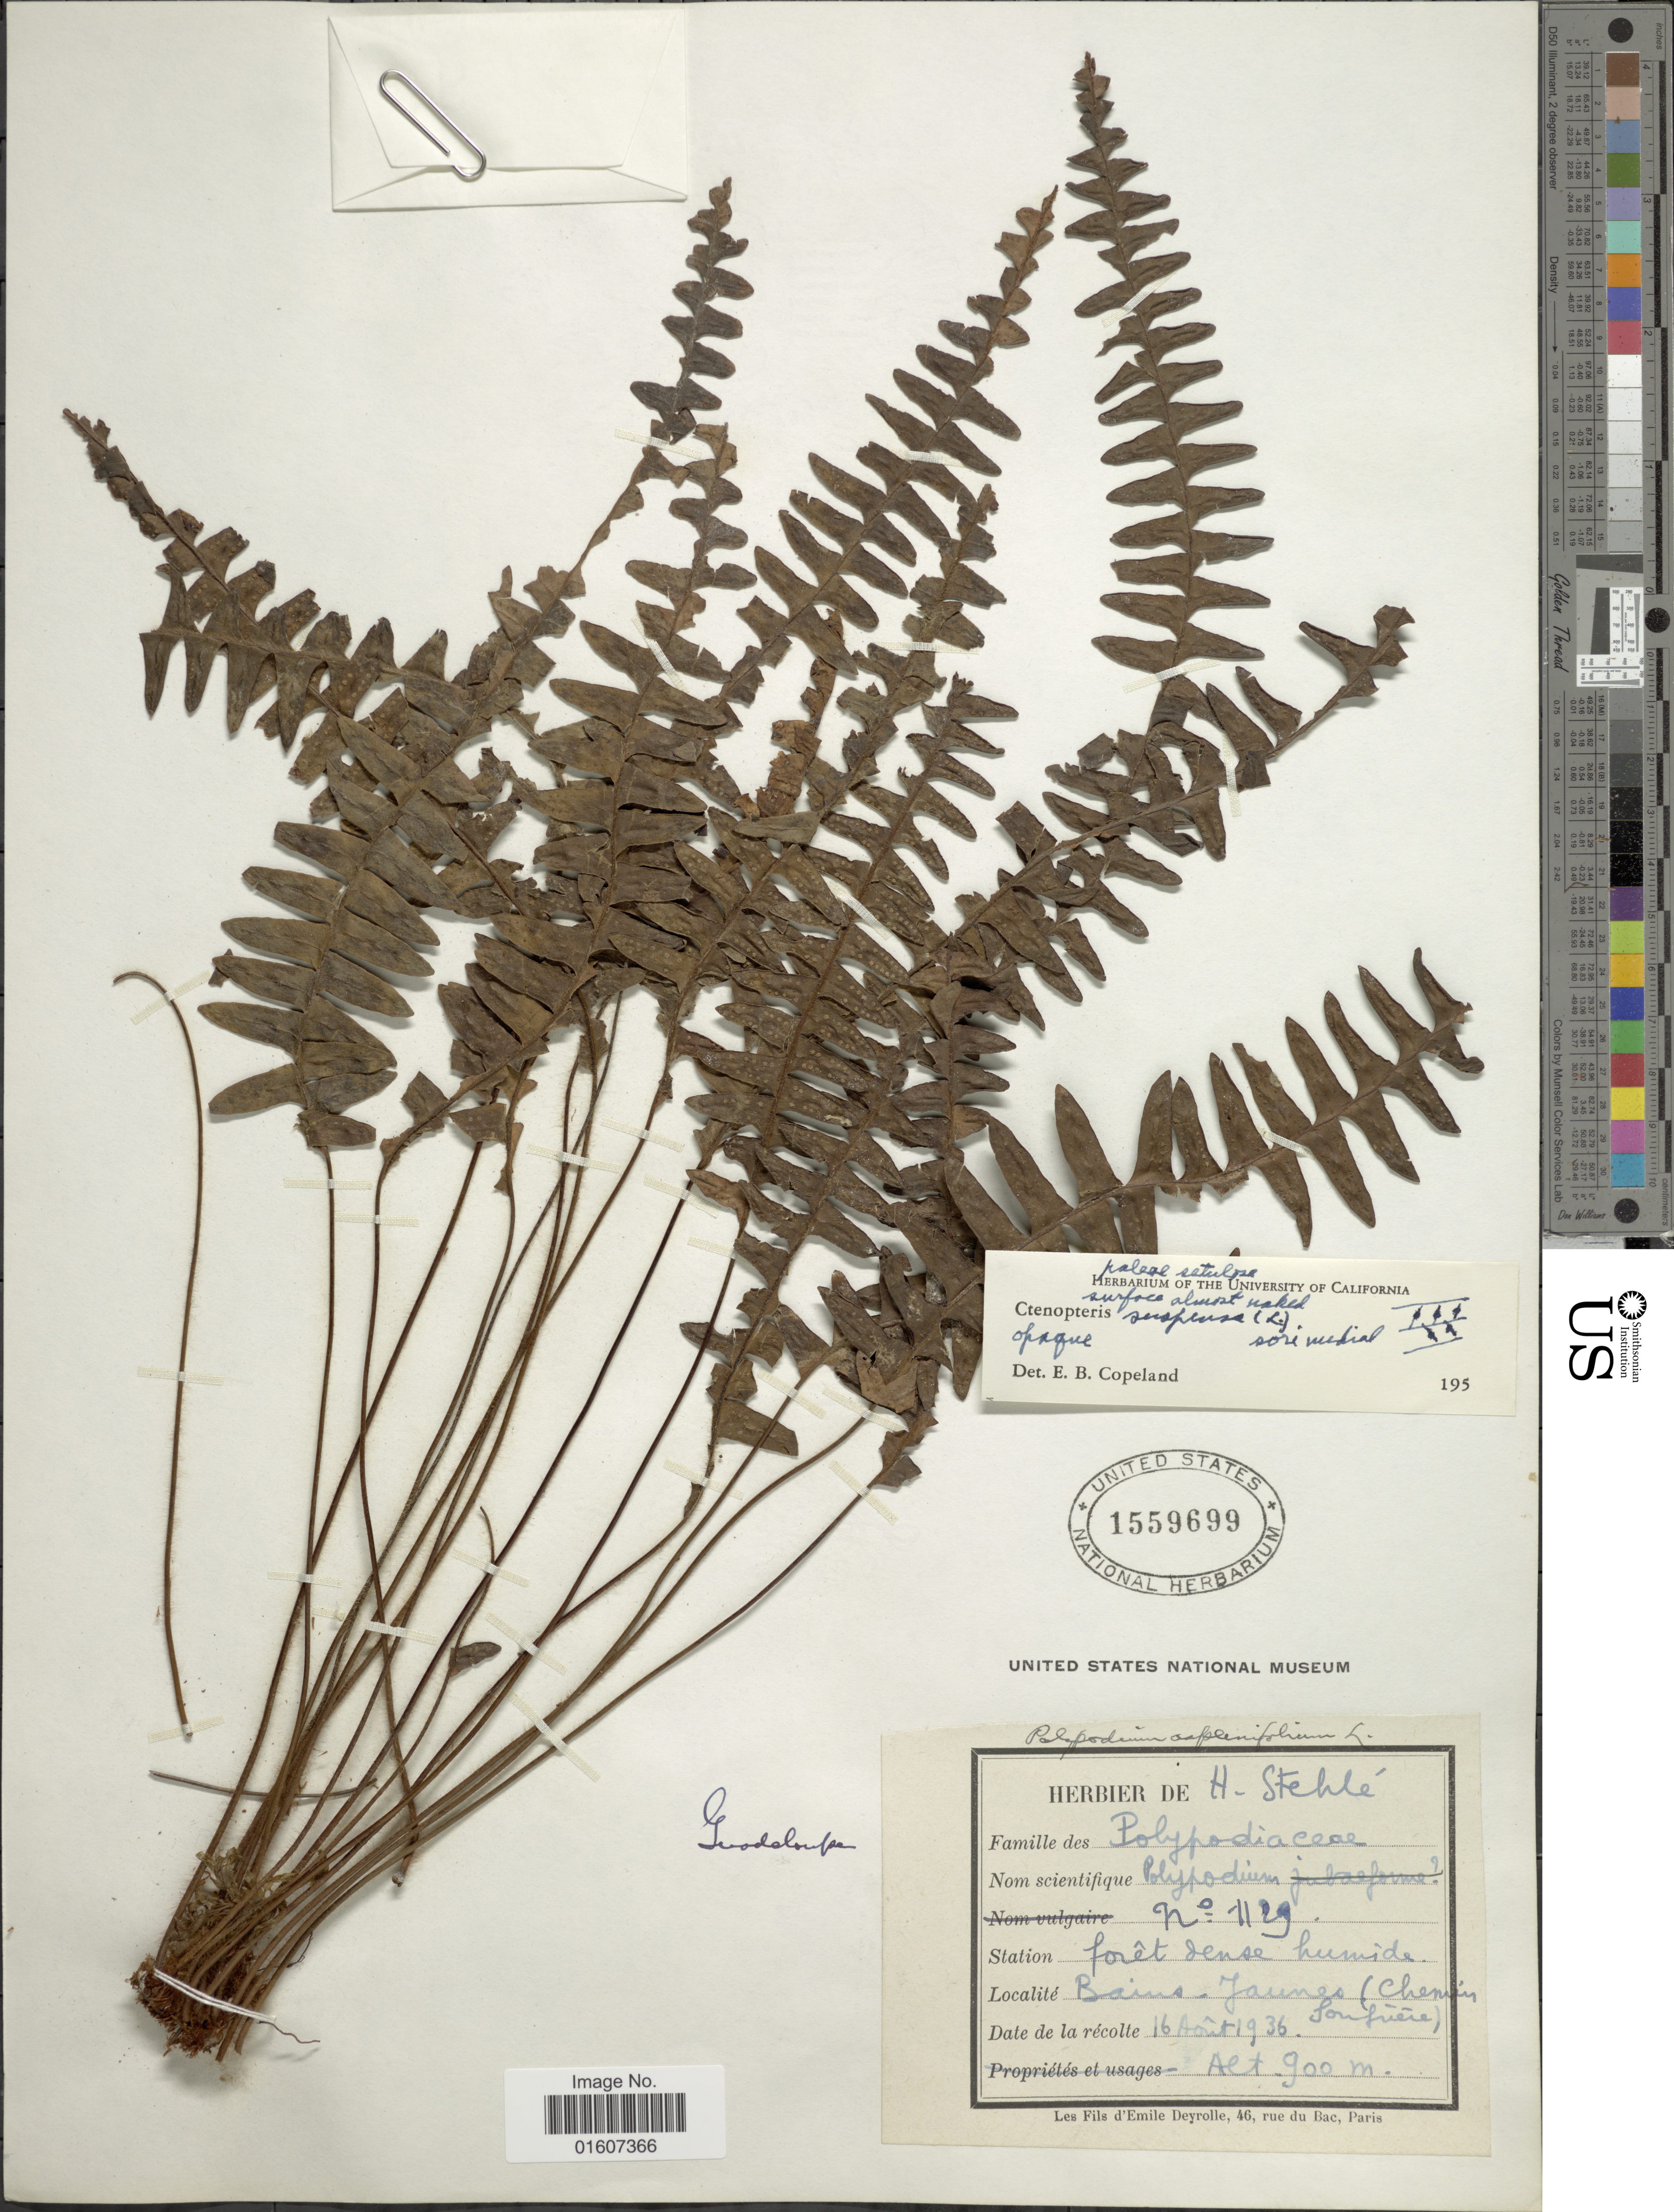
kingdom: Plantae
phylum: Tracheophyta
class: Polypodiopsida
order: Polypodiales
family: Polypodiaceae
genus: Terpsichore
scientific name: Terpsichore asplenifolia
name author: (L.) A.R. Sm.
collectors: H. Stehlé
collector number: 1129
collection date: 1936-08-16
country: Guadeloupe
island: Leeward Is.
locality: Forêt dense humide, Bains-Jaunes (Chemin Soufiere).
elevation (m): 900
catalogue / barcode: US 1559699